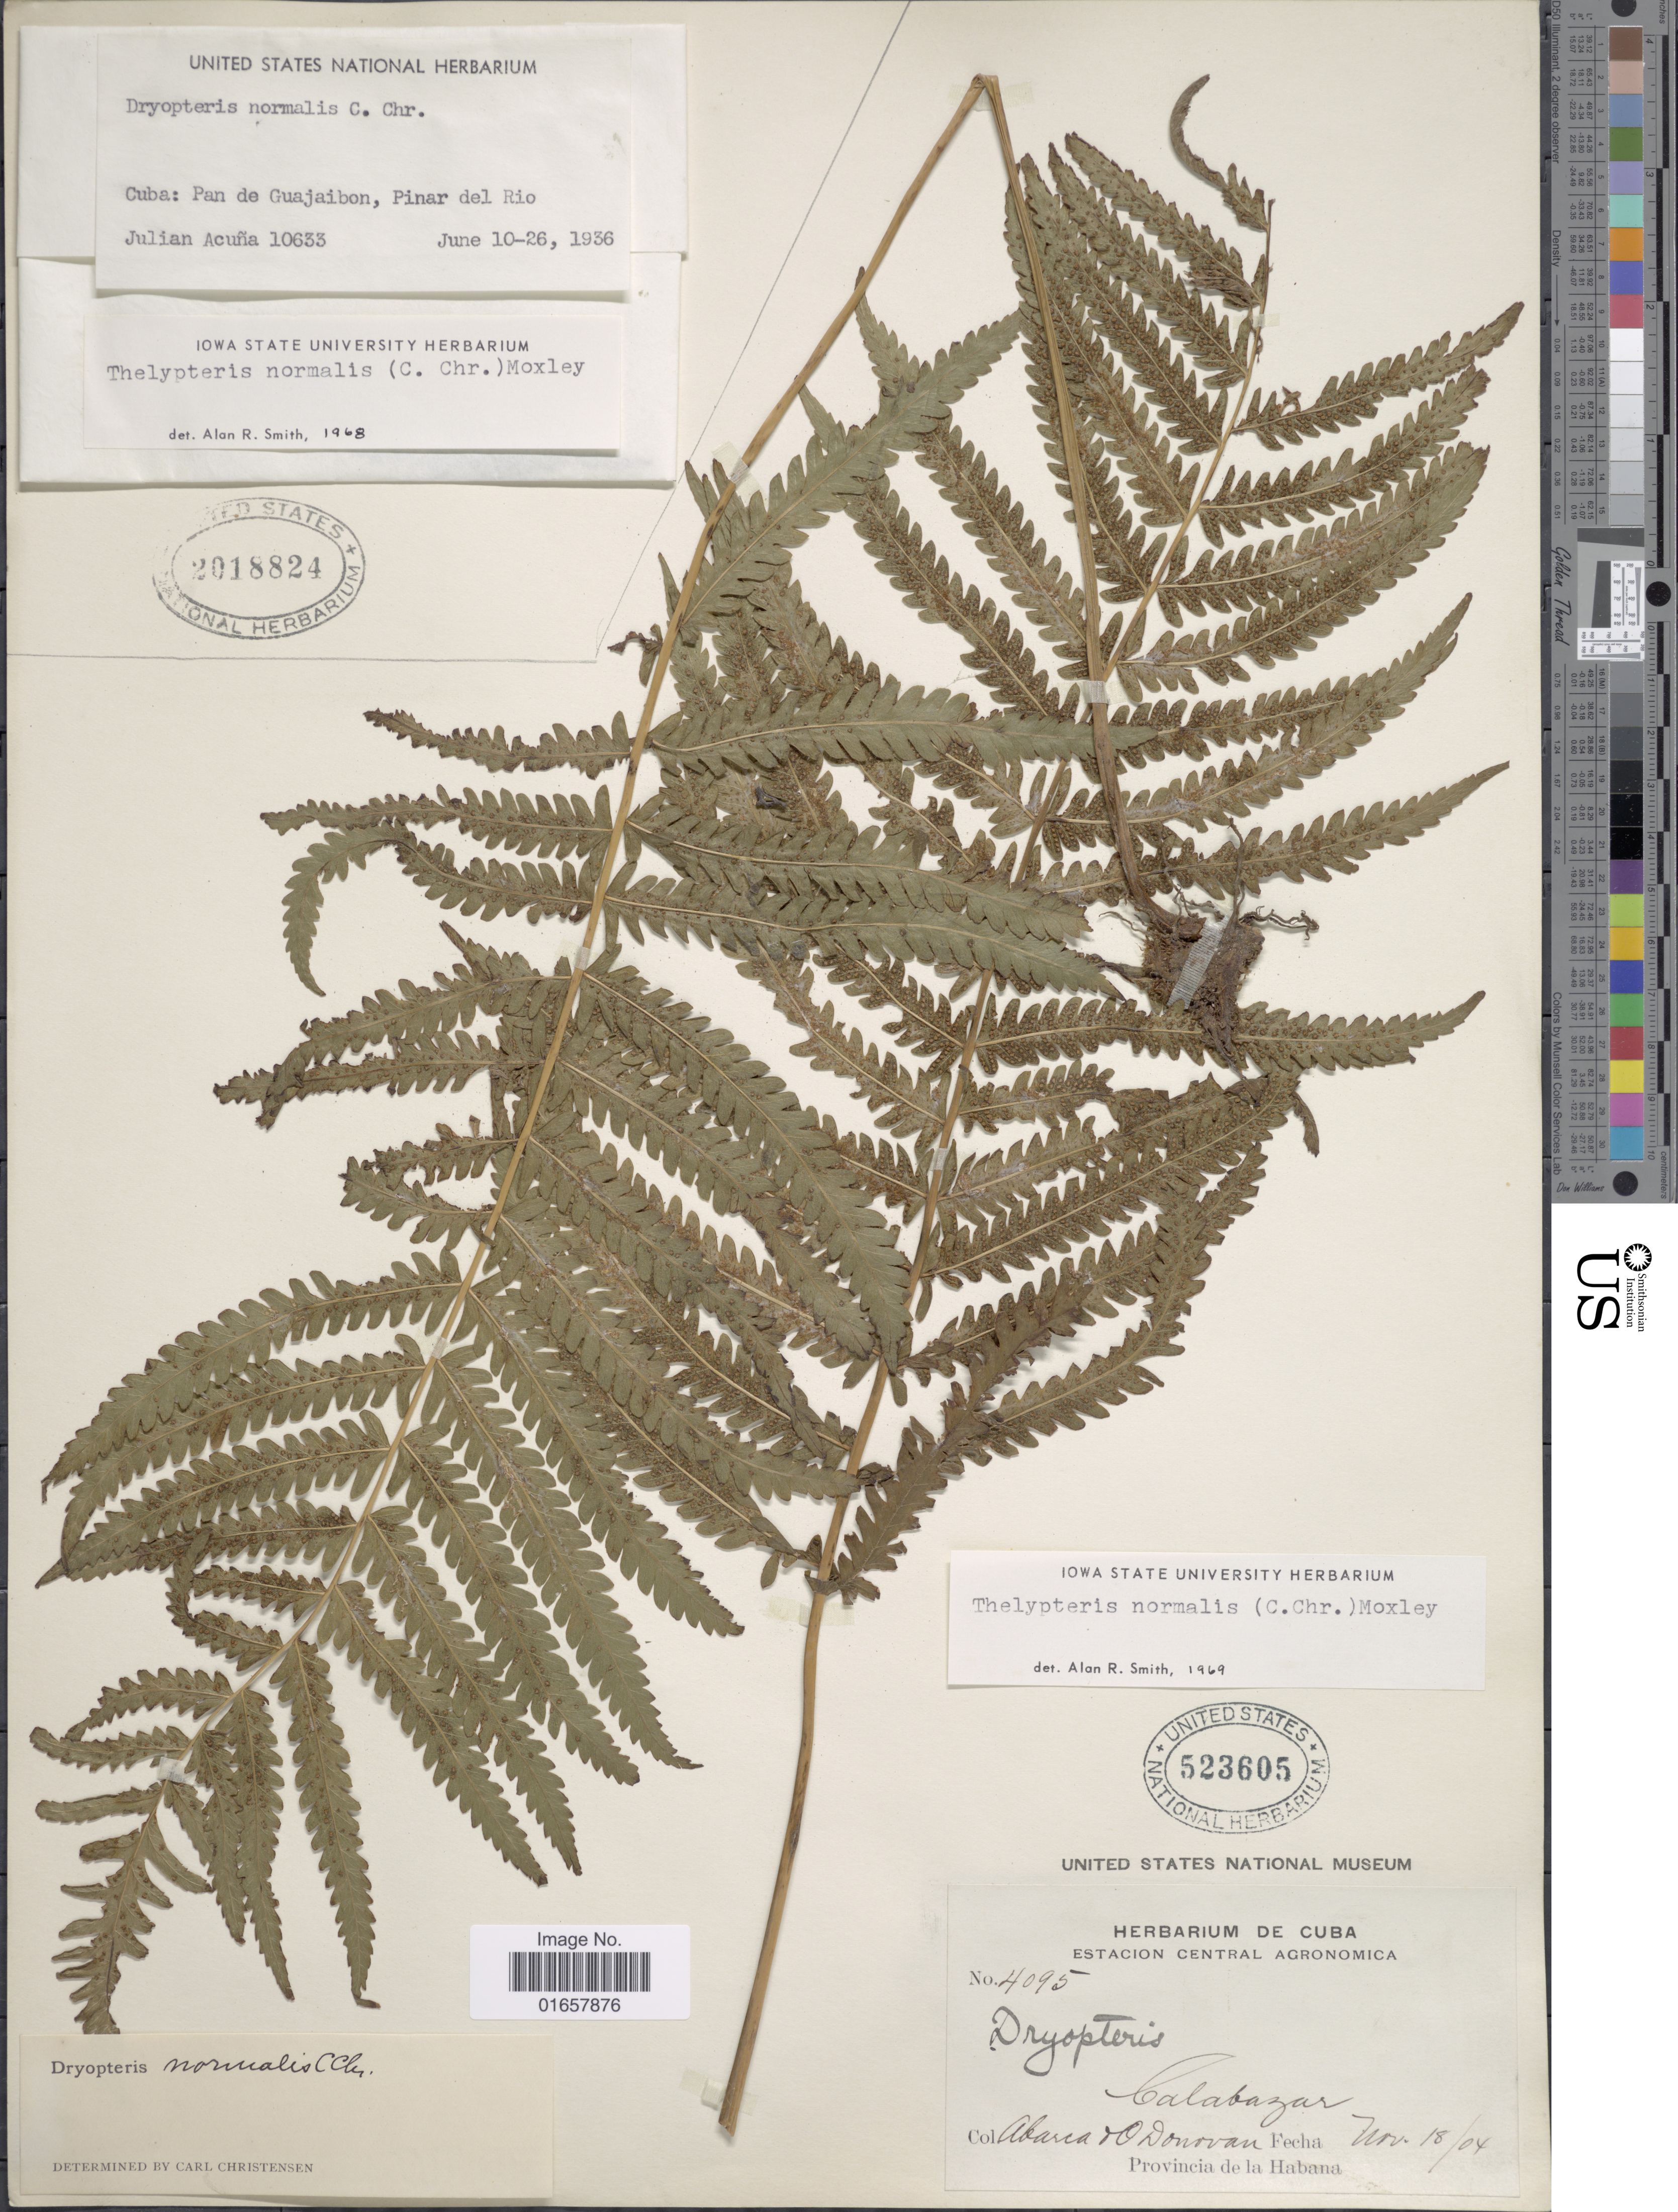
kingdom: Plantae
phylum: Tracheophyta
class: Polypodiopsida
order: Polypodiales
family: Thelypteridaceae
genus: Christella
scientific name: Christella kunthii comb. ined.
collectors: J. B. Acuña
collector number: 10633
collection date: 1936-06-10/1936-06-26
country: Cuba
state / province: Pinar del Río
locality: Cuba, Pan de Guajaibon, Pinar del Rio.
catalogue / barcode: US 2018824